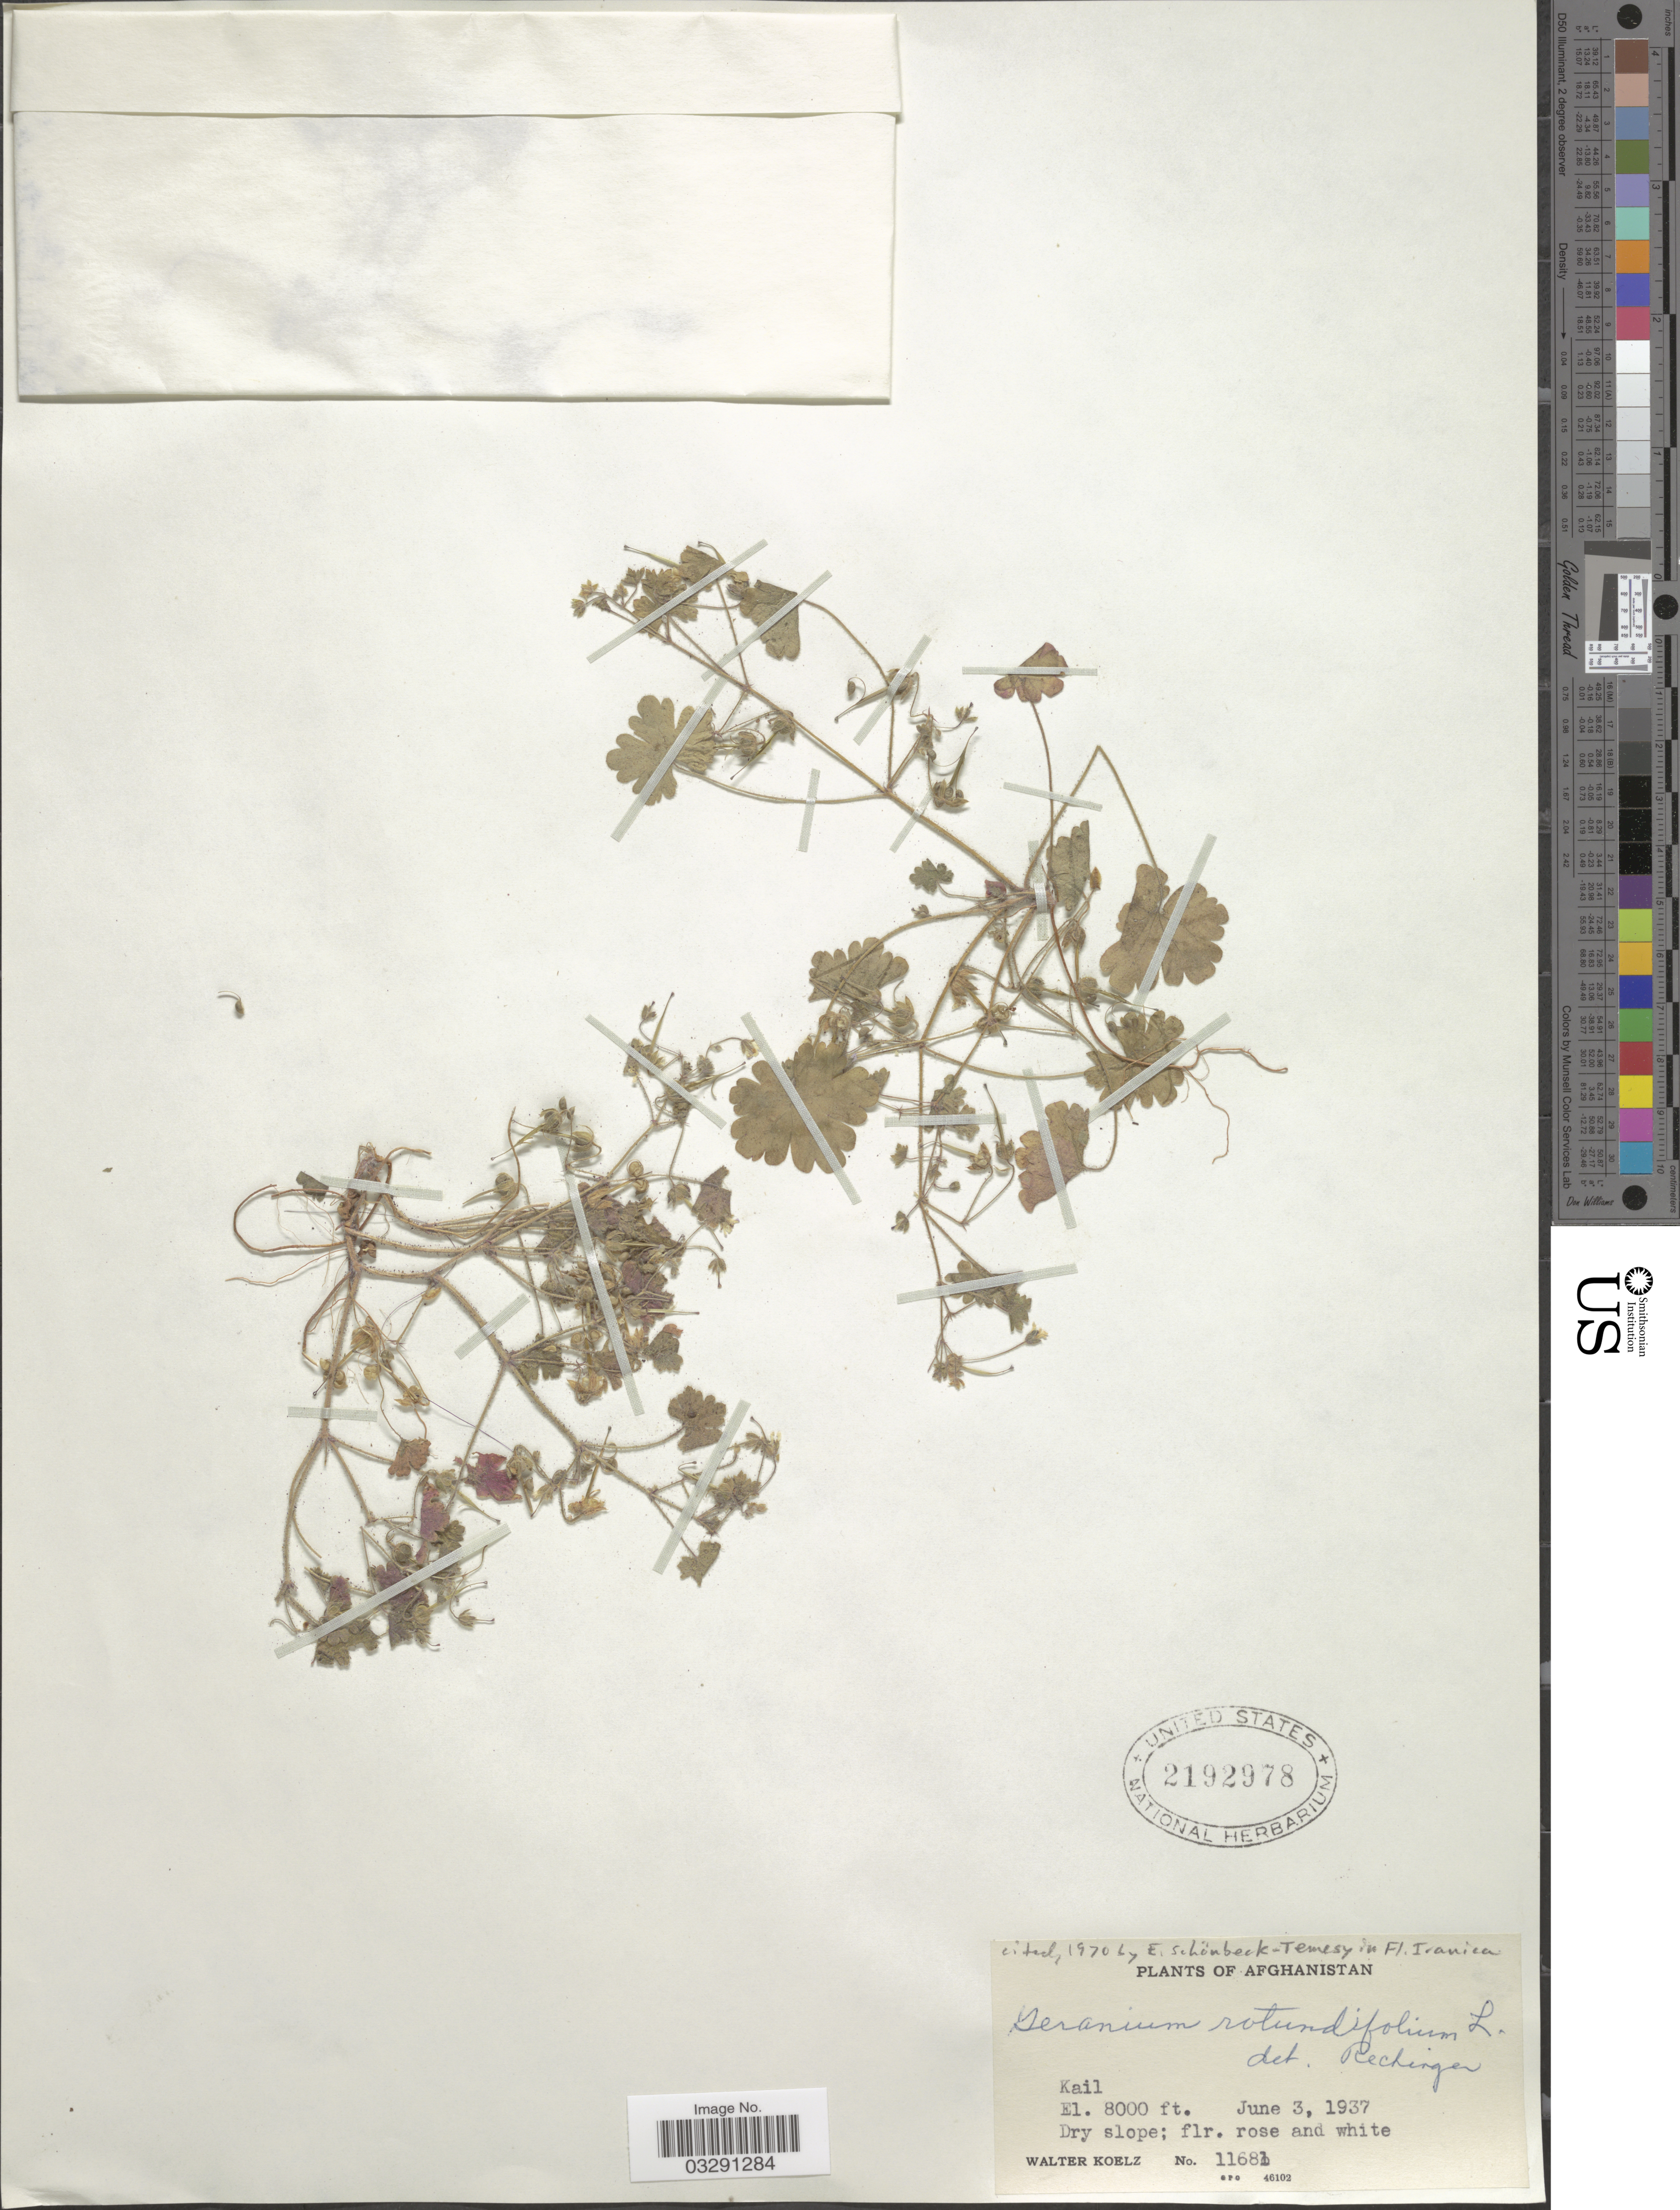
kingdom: Plantae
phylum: Tracheophyta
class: Magnoliopsida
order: Geraniales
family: Geraniaceae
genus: Geranium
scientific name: Geranium rotundifolium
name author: L.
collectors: W. N. Koelz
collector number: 11681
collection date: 1937-06-03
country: Afghanistan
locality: Kail.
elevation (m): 2438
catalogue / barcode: US 2192978